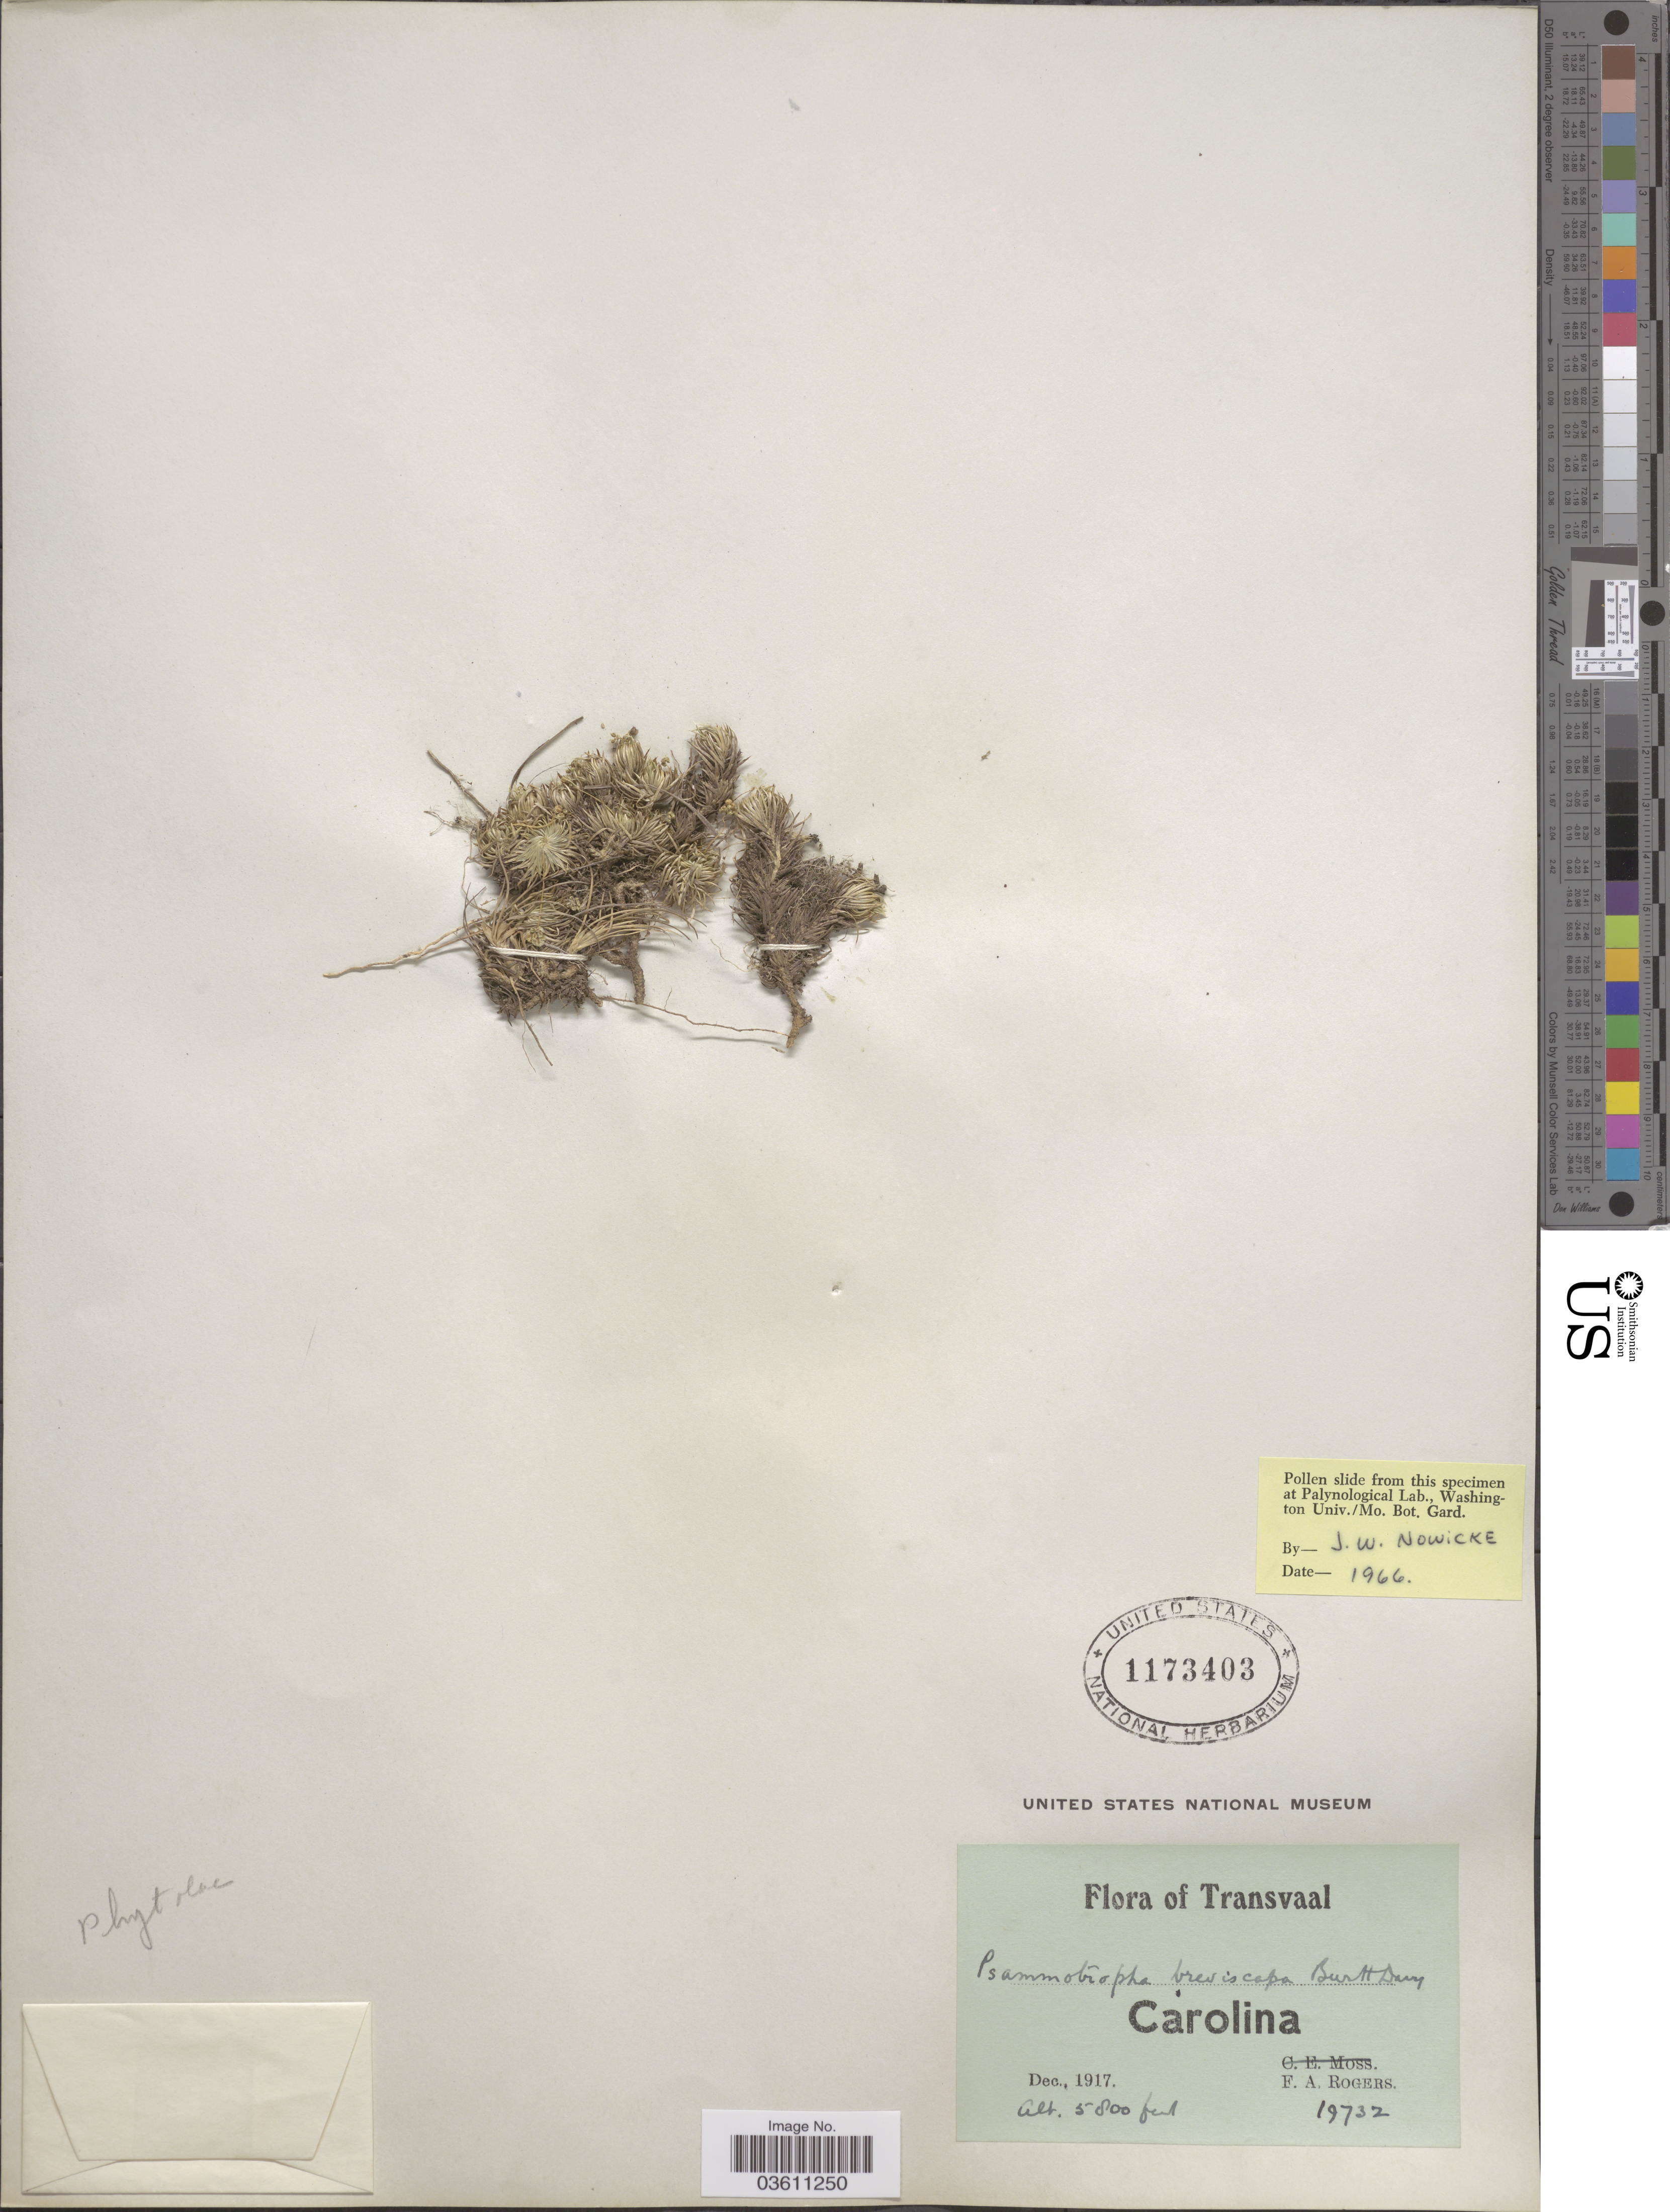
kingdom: Plantae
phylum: Tracheophyta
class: Magnoliopsida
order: Caryophyllales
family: Molluginaceae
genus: Psammotropha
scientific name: Psammotropha breviscapa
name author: Burtt Davy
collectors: F. A. Rogers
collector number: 19732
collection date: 1917-12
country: South Africa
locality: Transvaal. Carolina.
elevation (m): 1768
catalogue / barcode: US 1173403